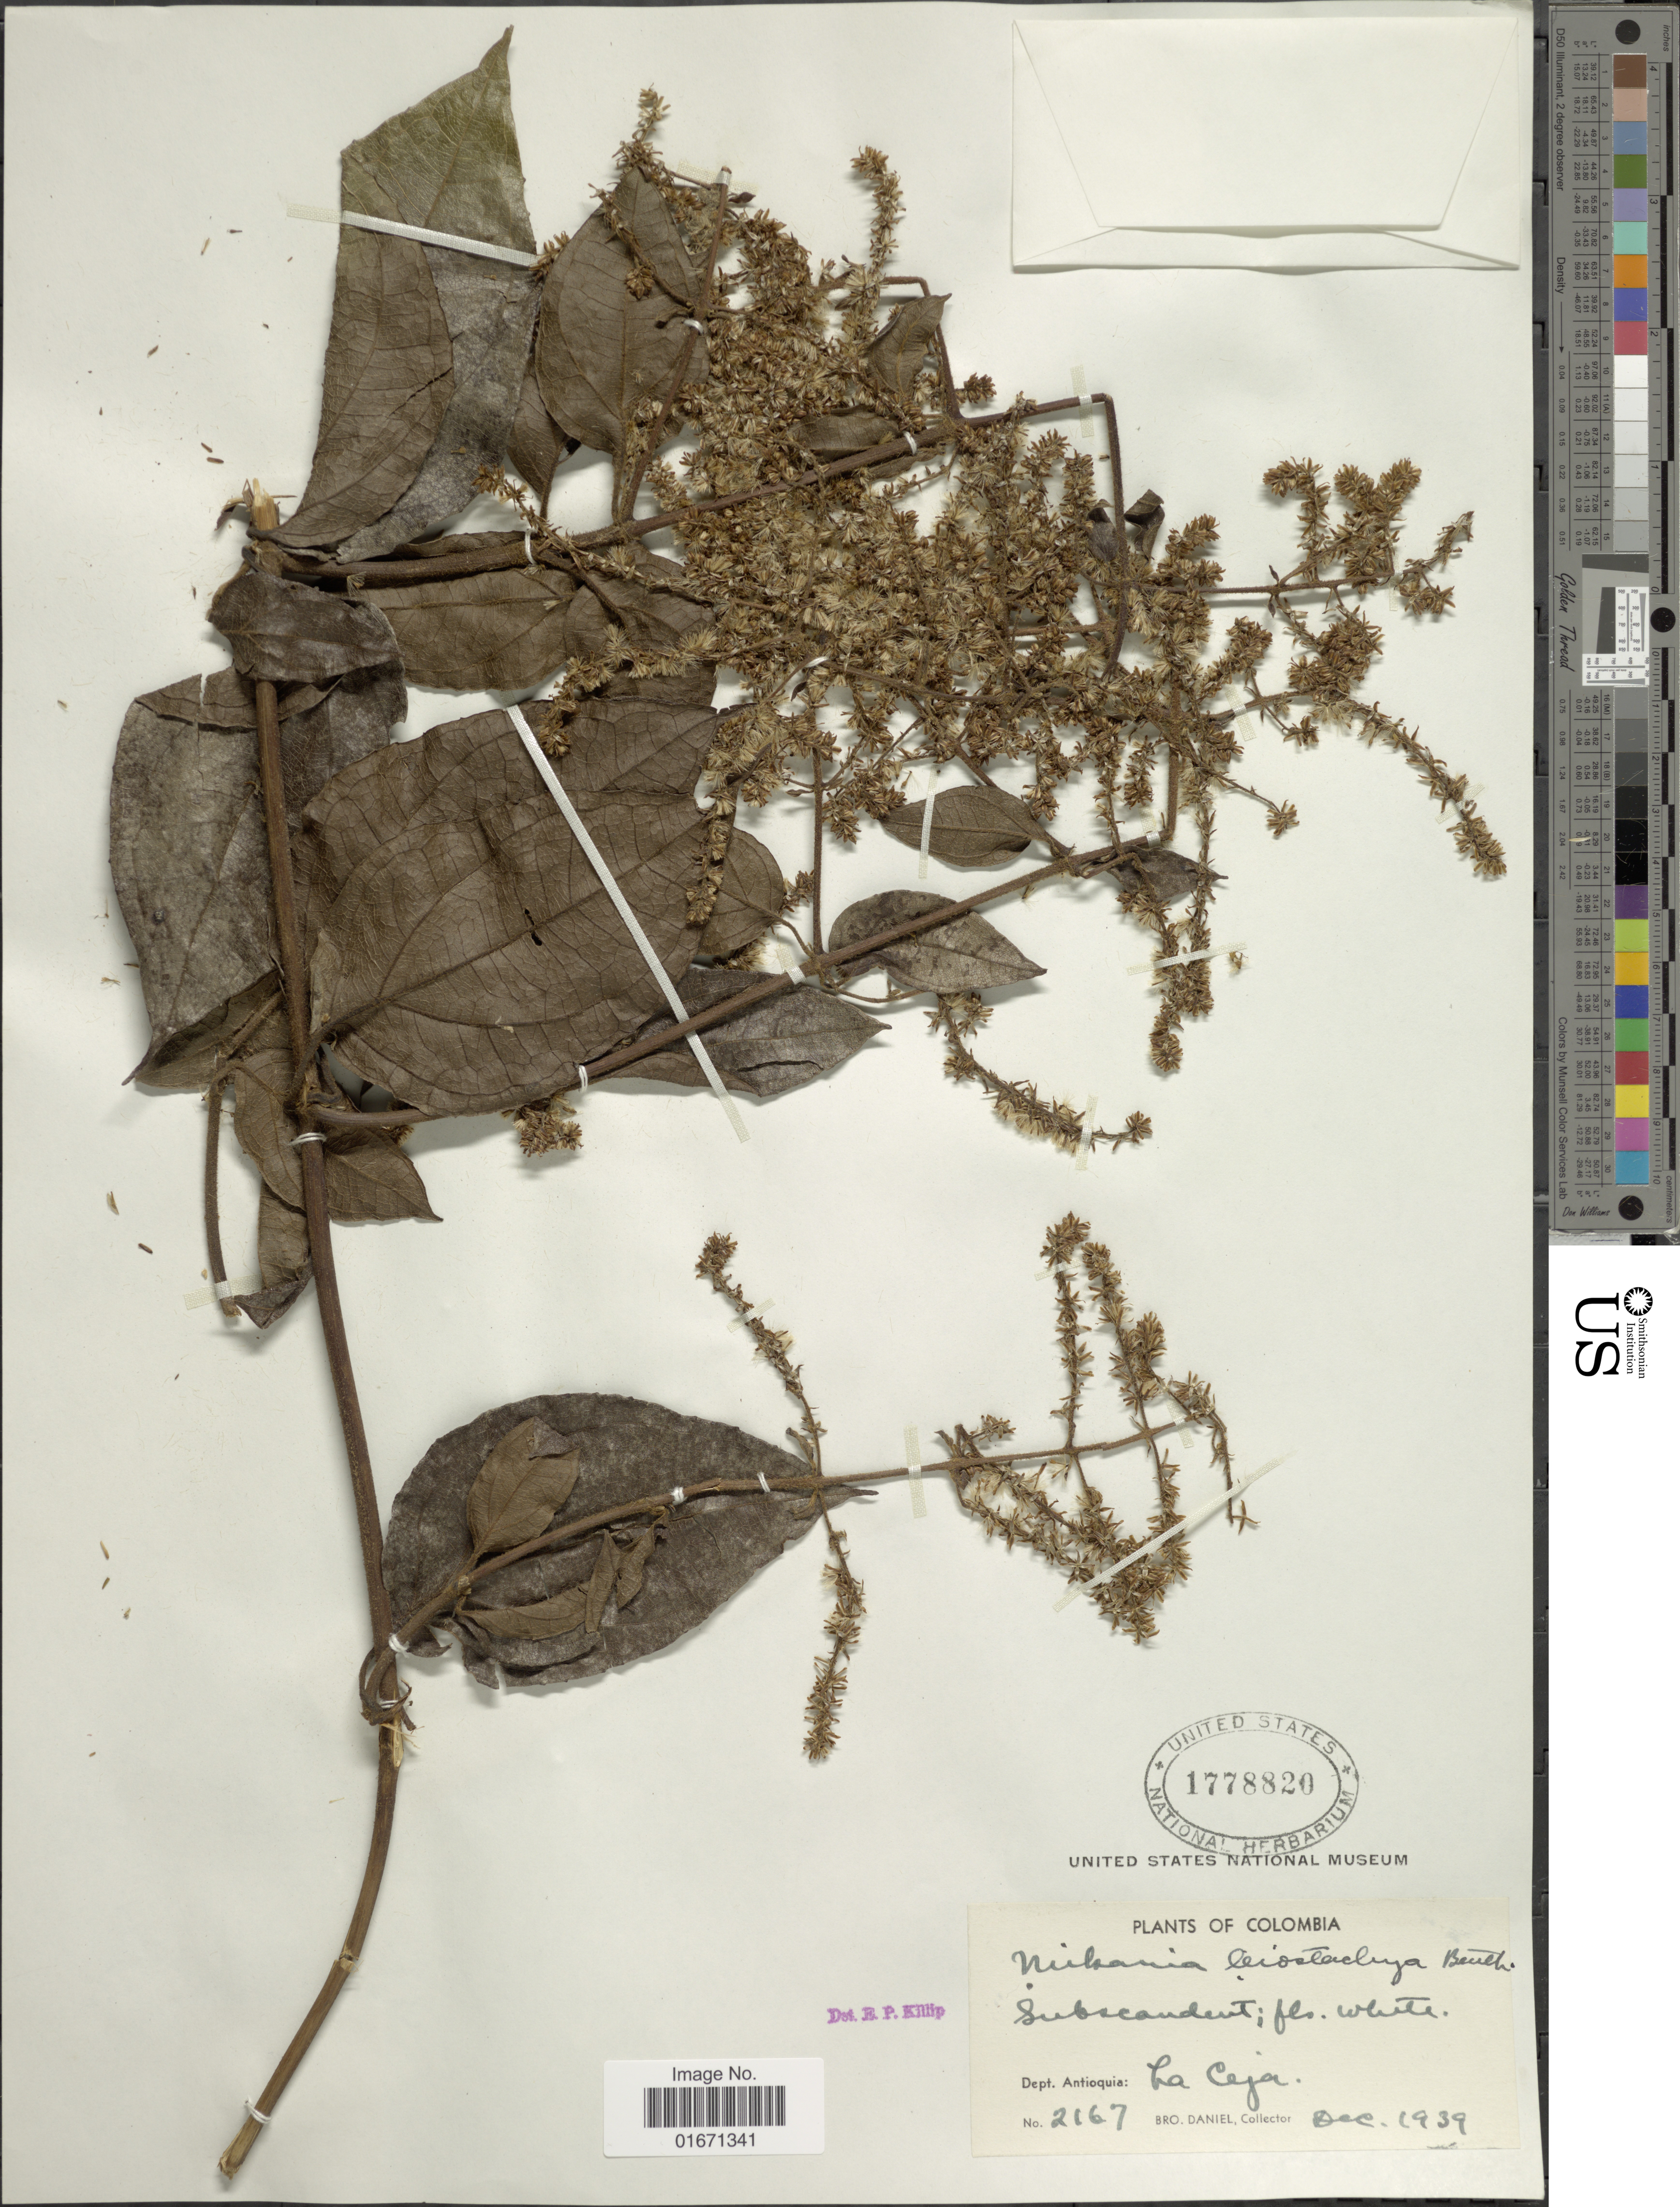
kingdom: Plantae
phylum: Tracheophyta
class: Magnoliopsida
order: Asterales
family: Asteraceae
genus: Mikania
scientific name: Mikania leiostachya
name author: Benth.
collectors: Bro. Daniel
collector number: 2167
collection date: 1939-12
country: Colombia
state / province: Antioquia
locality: La Ceja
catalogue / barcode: US 1778820